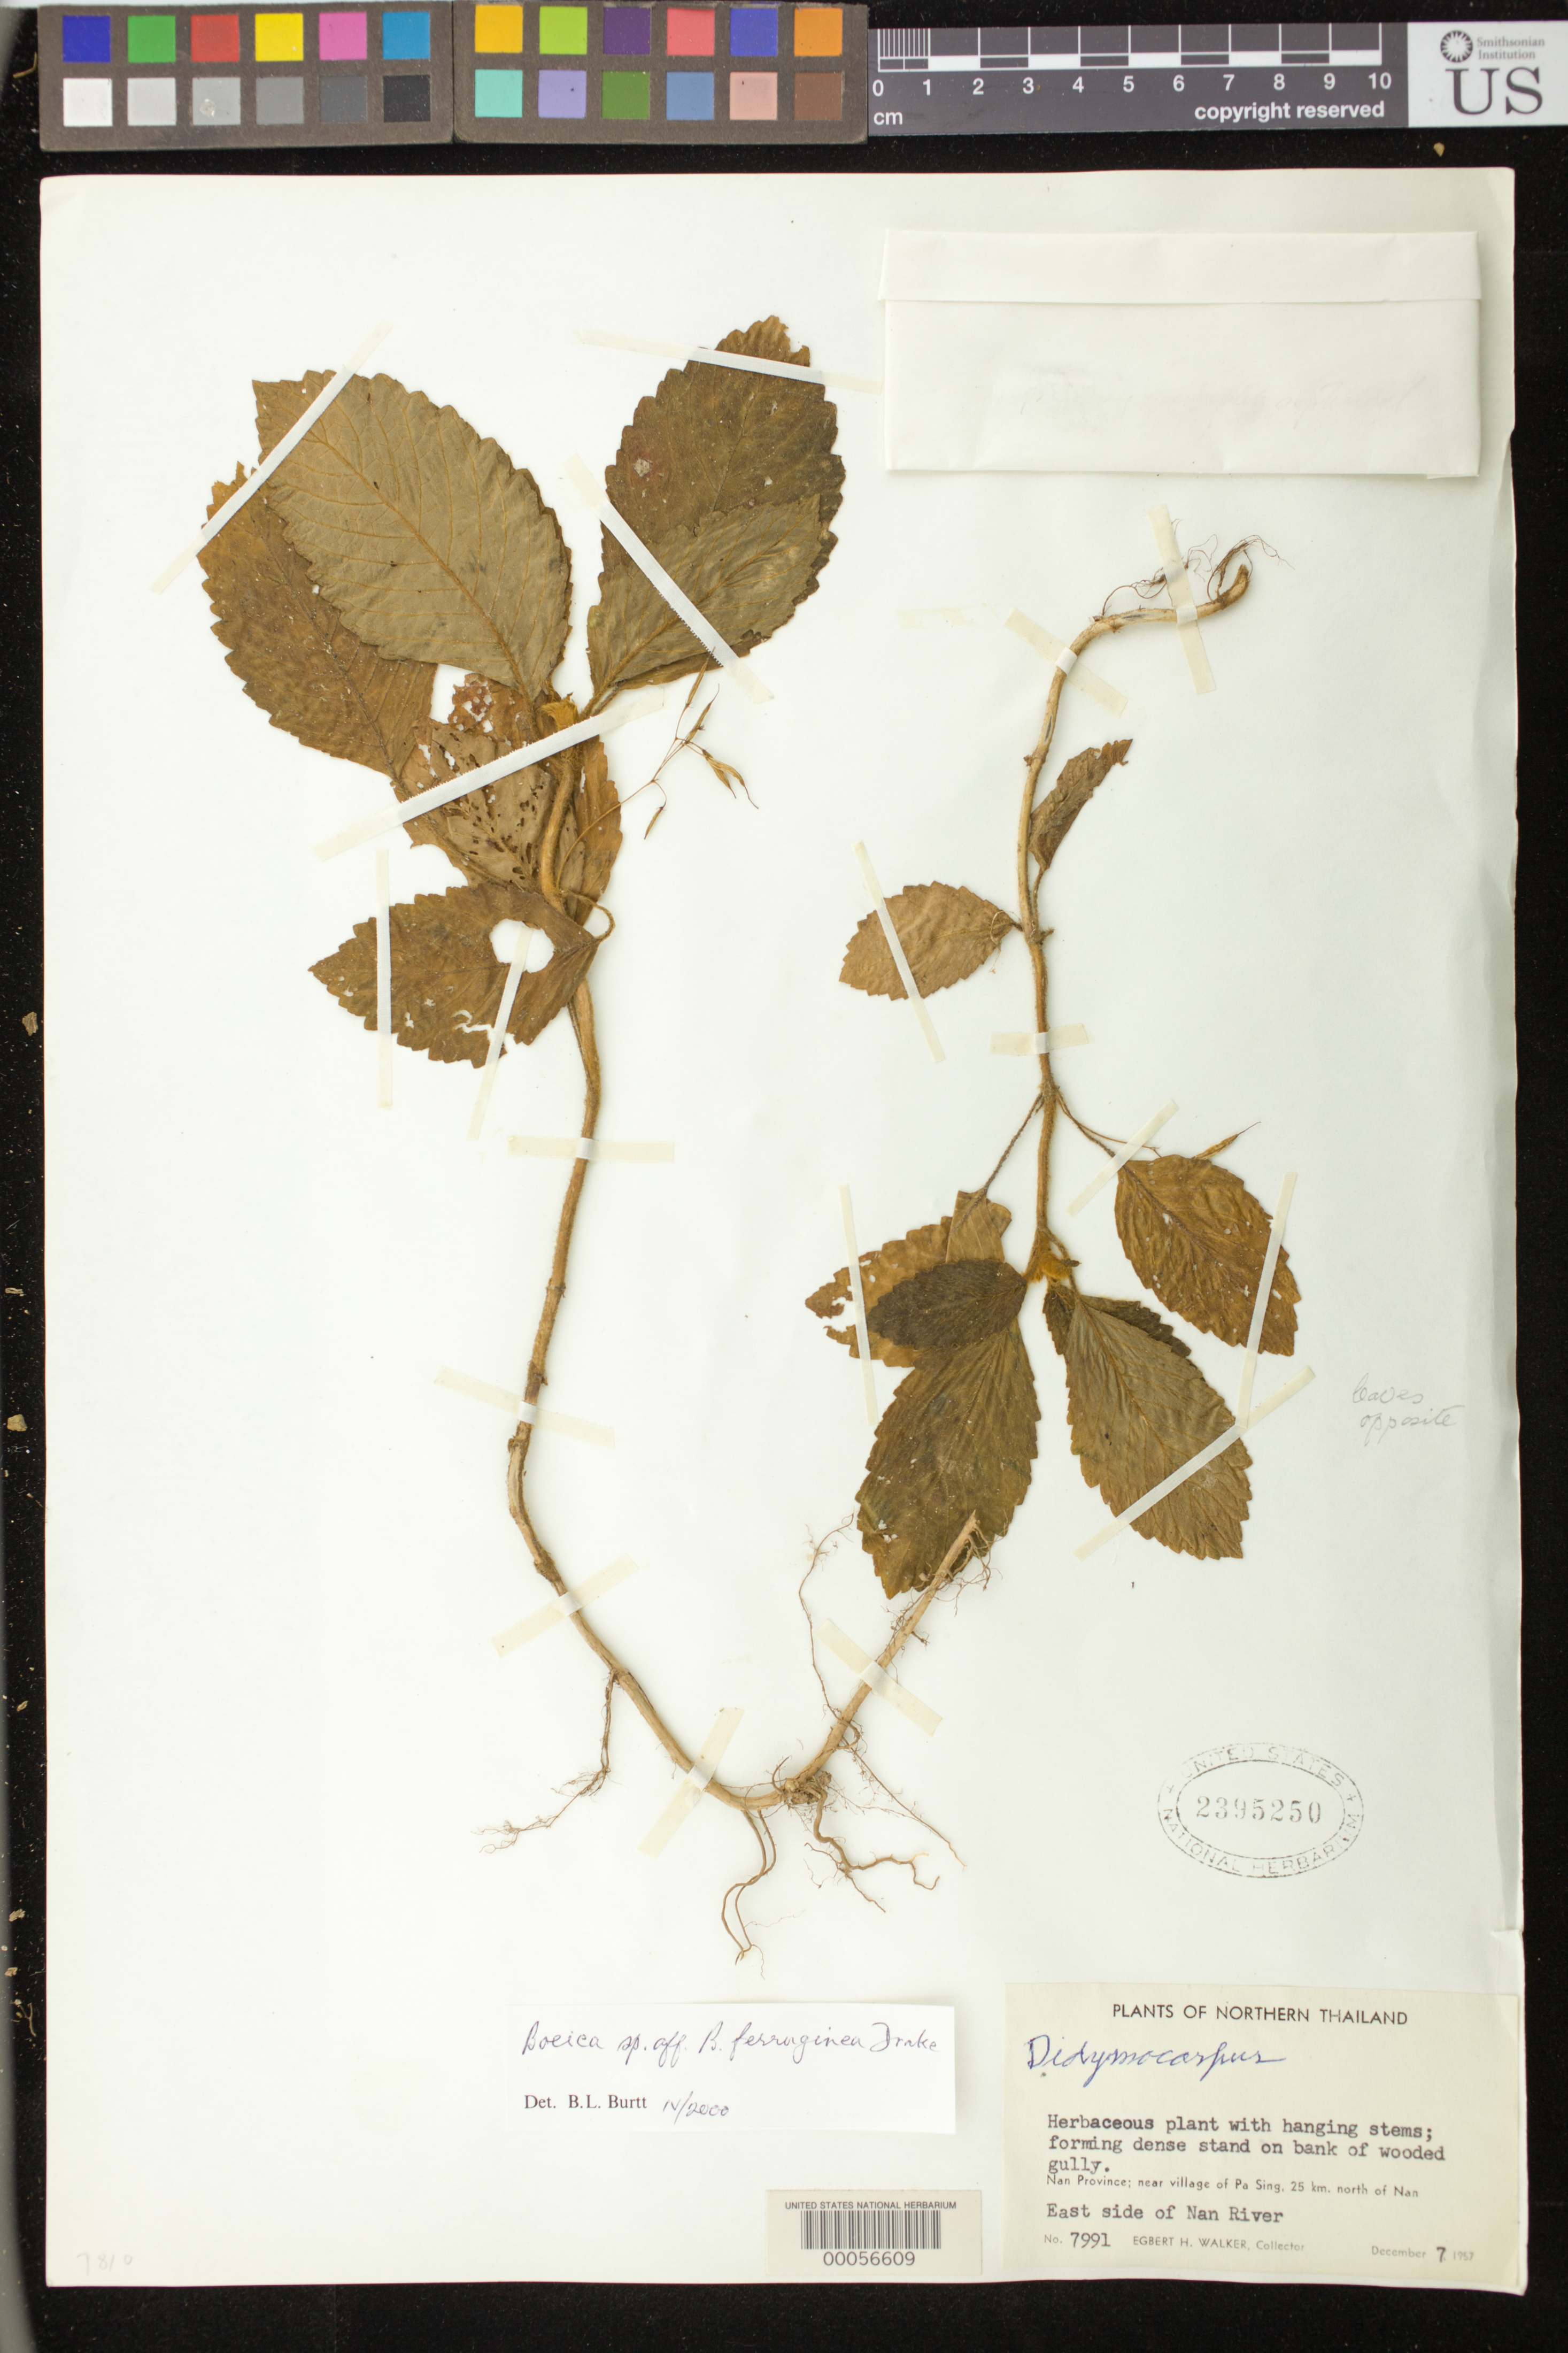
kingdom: Plantae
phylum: Tracheophyta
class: Magnoliopsida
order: Lamiales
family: Gesneriaceae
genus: Didymocarpus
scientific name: Didymocarpus sp.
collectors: E. H. Walker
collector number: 7991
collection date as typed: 07 Dec 1957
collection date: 1957-12-07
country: Thailand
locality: Nan, near village of pa sing, 25 km n of nan, e side of nan river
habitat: On bank of wooded gully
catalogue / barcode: US 2395250